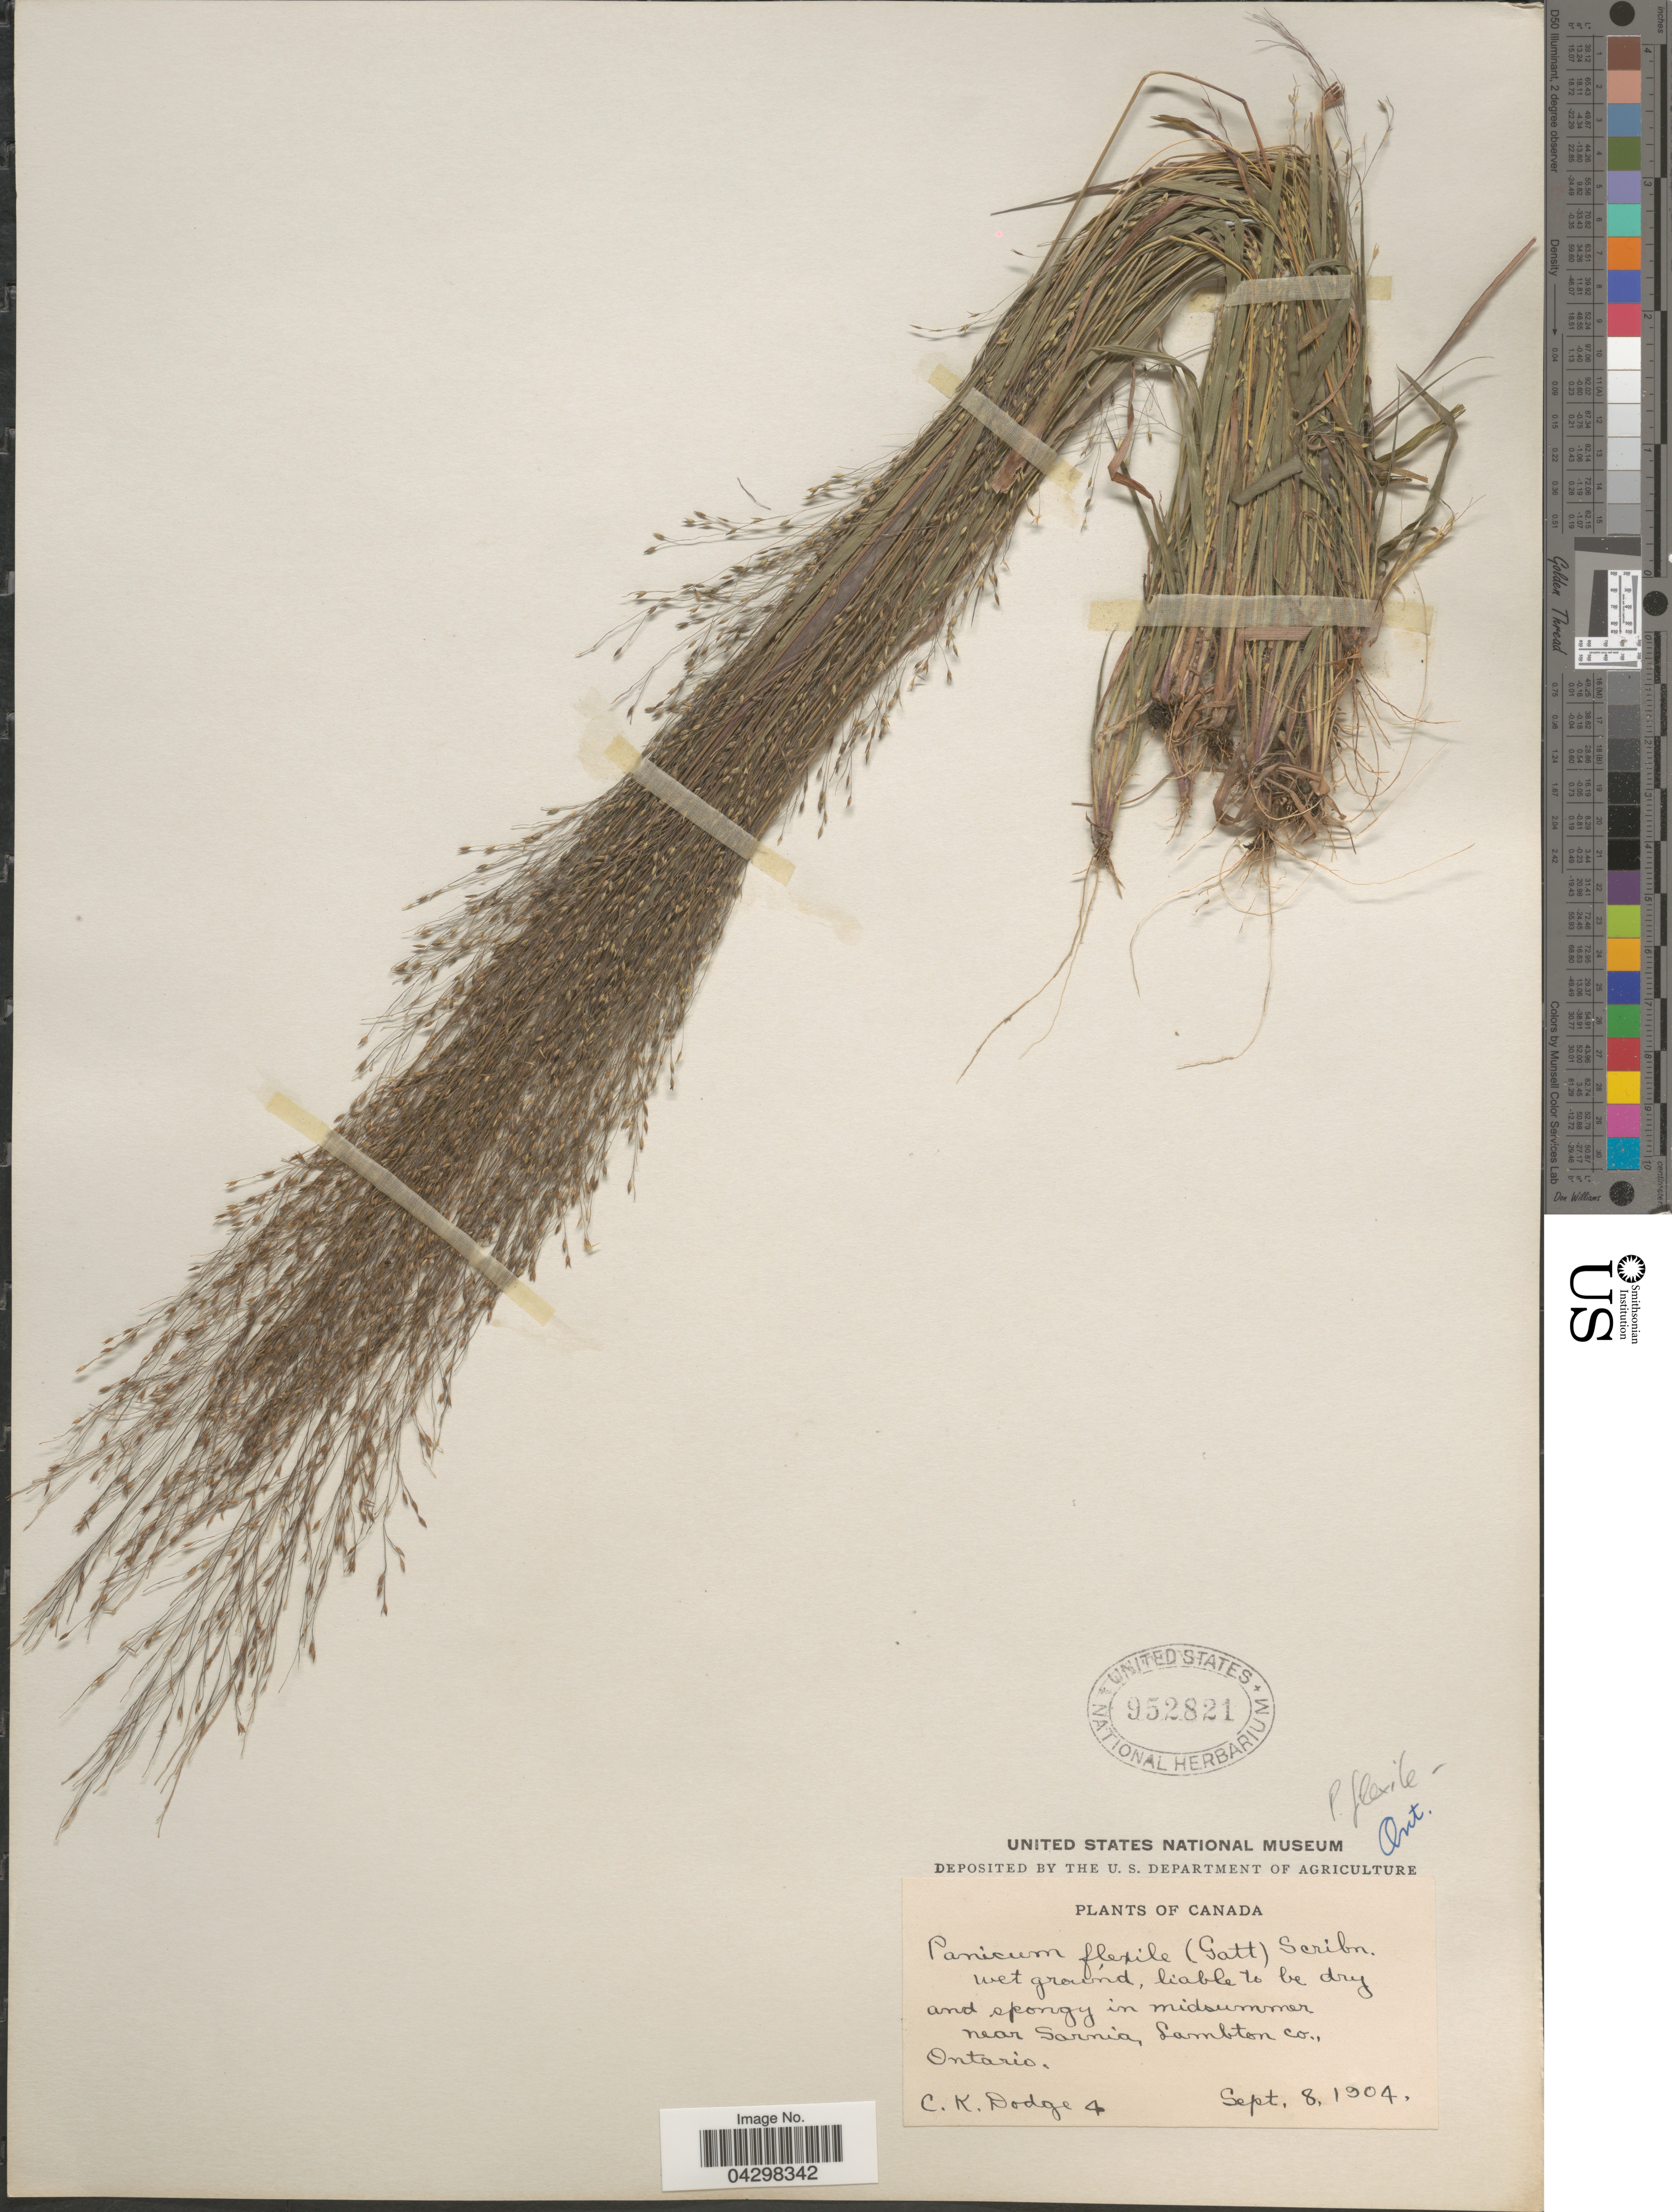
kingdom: Plantae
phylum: Tracheophyta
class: Liliopsida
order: Poales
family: Poaceae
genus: Panicum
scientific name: Panicum flexile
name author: (Gatt.) Scribn.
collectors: C. Dodge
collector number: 4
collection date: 1904-09-08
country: Canada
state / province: Ontario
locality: Wet ground, liable to be dry and spongy in midsummer near Sarnia, Lambton Co.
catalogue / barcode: US 952821